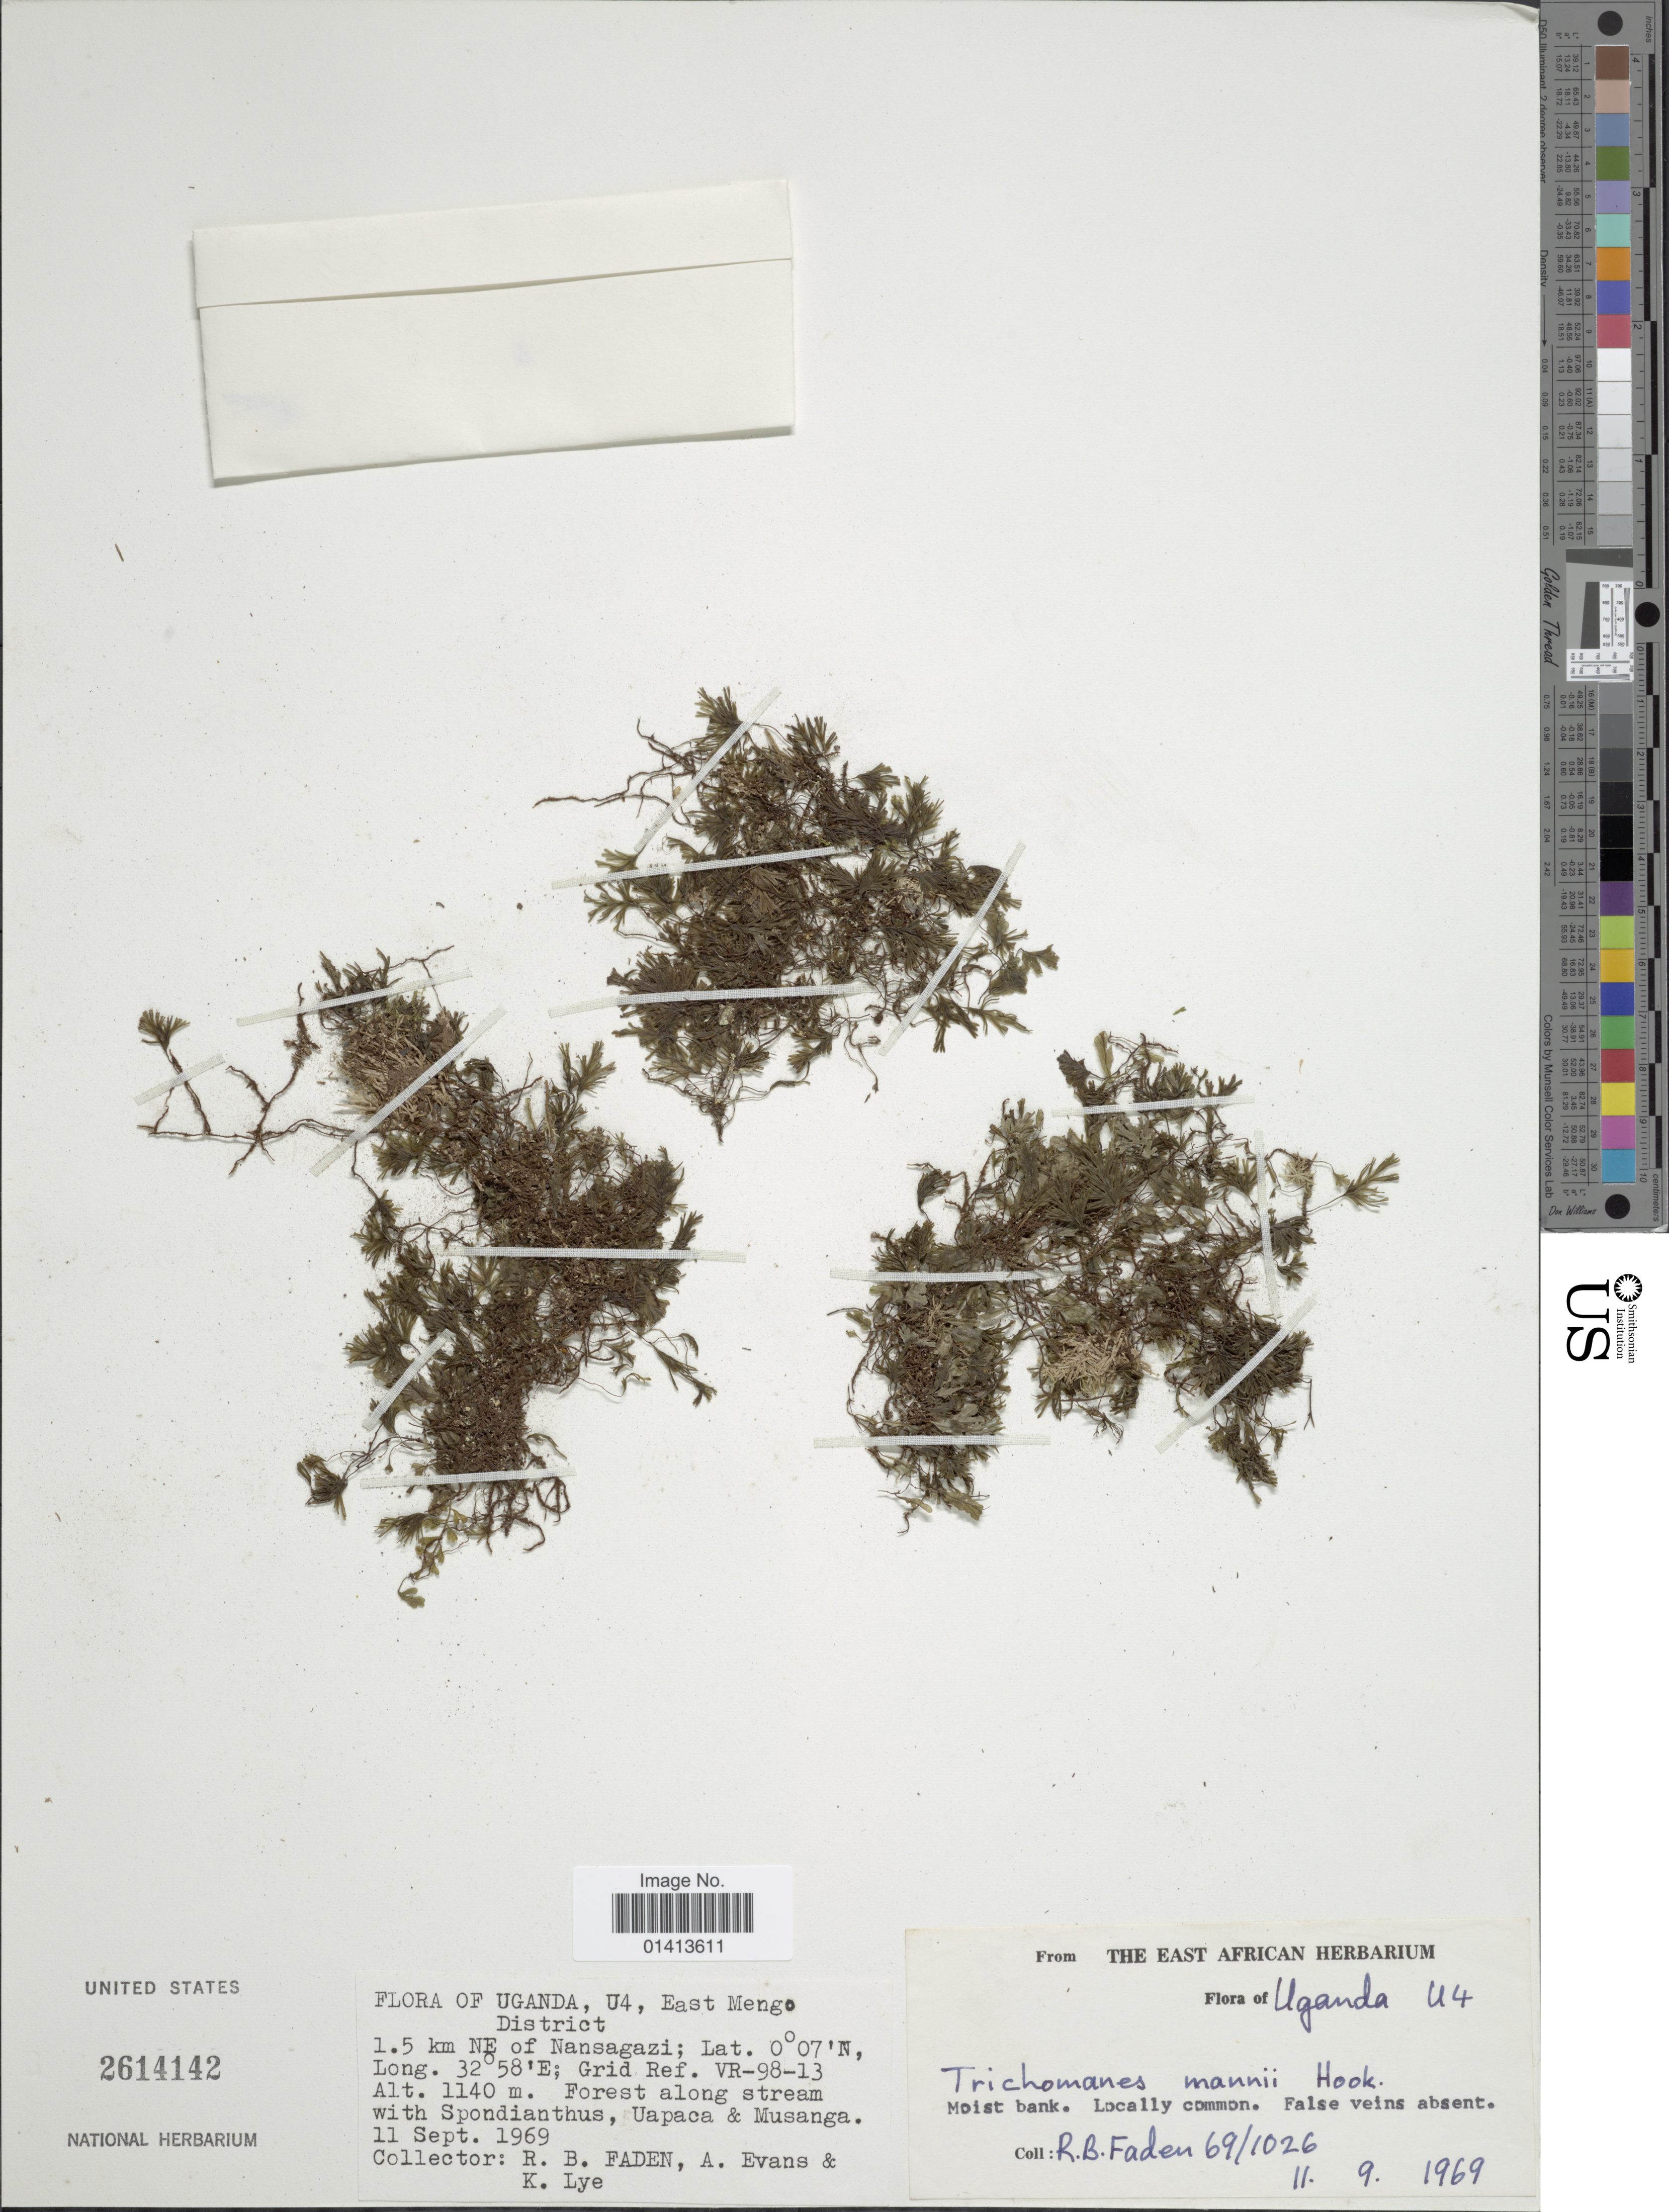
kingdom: Plantae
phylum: Tracheophyta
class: Polypodiopsida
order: Hymenophyllales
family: Hymenophyllaceae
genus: Crepidomanes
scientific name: Crepidomanes mannii (Copel. ex Kunkel) comb. ined., 2015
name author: (Copel. ex G. Kunkel)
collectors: R. B. Faden, A. Evans & K. A. Lye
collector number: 69/1026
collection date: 1969-09-11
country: Uganda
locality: East Mengo District, 1.5 km NE of Nasagazi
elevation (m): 1140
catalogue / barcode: US 2614142